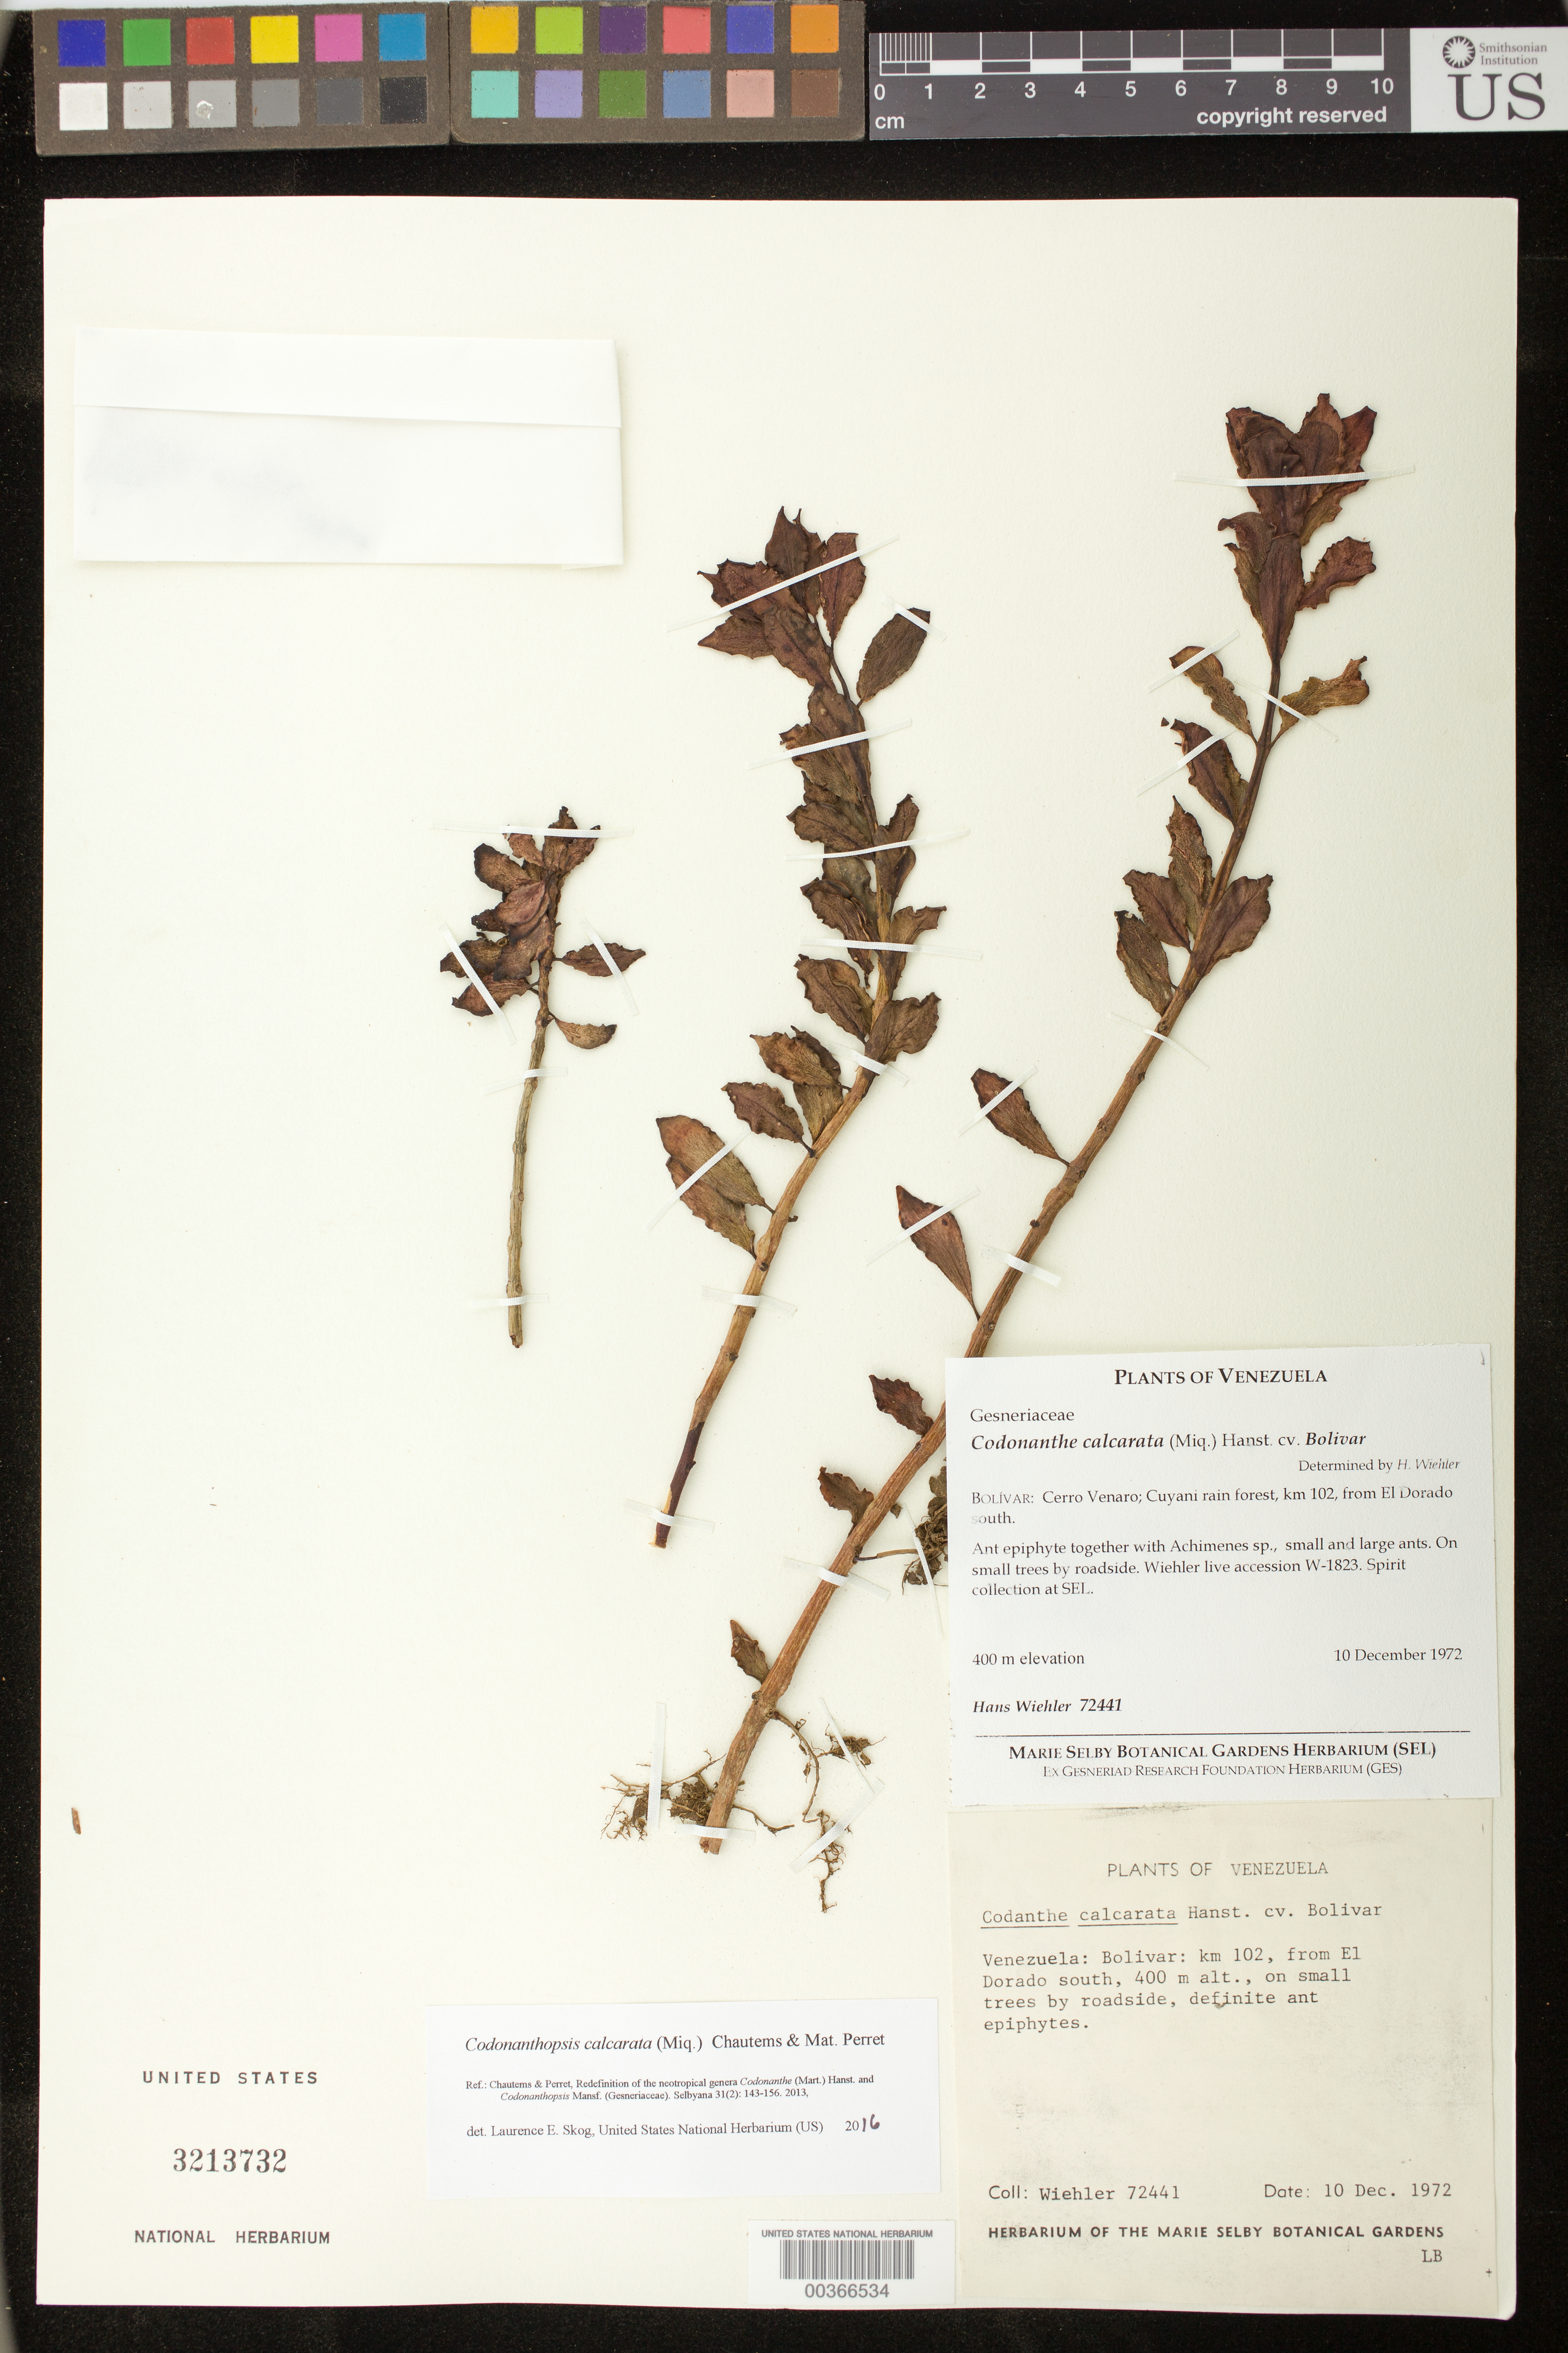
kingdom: Plantae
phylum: Tracheophyta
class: Magnoliopsida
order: Lamiales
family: Gesneriaceae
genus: Codonanthopsis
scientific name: Codonanthopsis calcarata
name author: (Miq.) Chautems & Mat.Perret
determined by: Skog, Laurence E.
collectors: H. J. Wiehler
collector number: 72441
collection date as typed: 10 Dec 1972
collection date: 1972-12-10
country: Venezuela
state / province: Bolívar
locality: Cerro Venaro; Cuyani rain forest, km 102, from El Dorado south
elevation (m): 400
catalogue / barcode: US 3213732